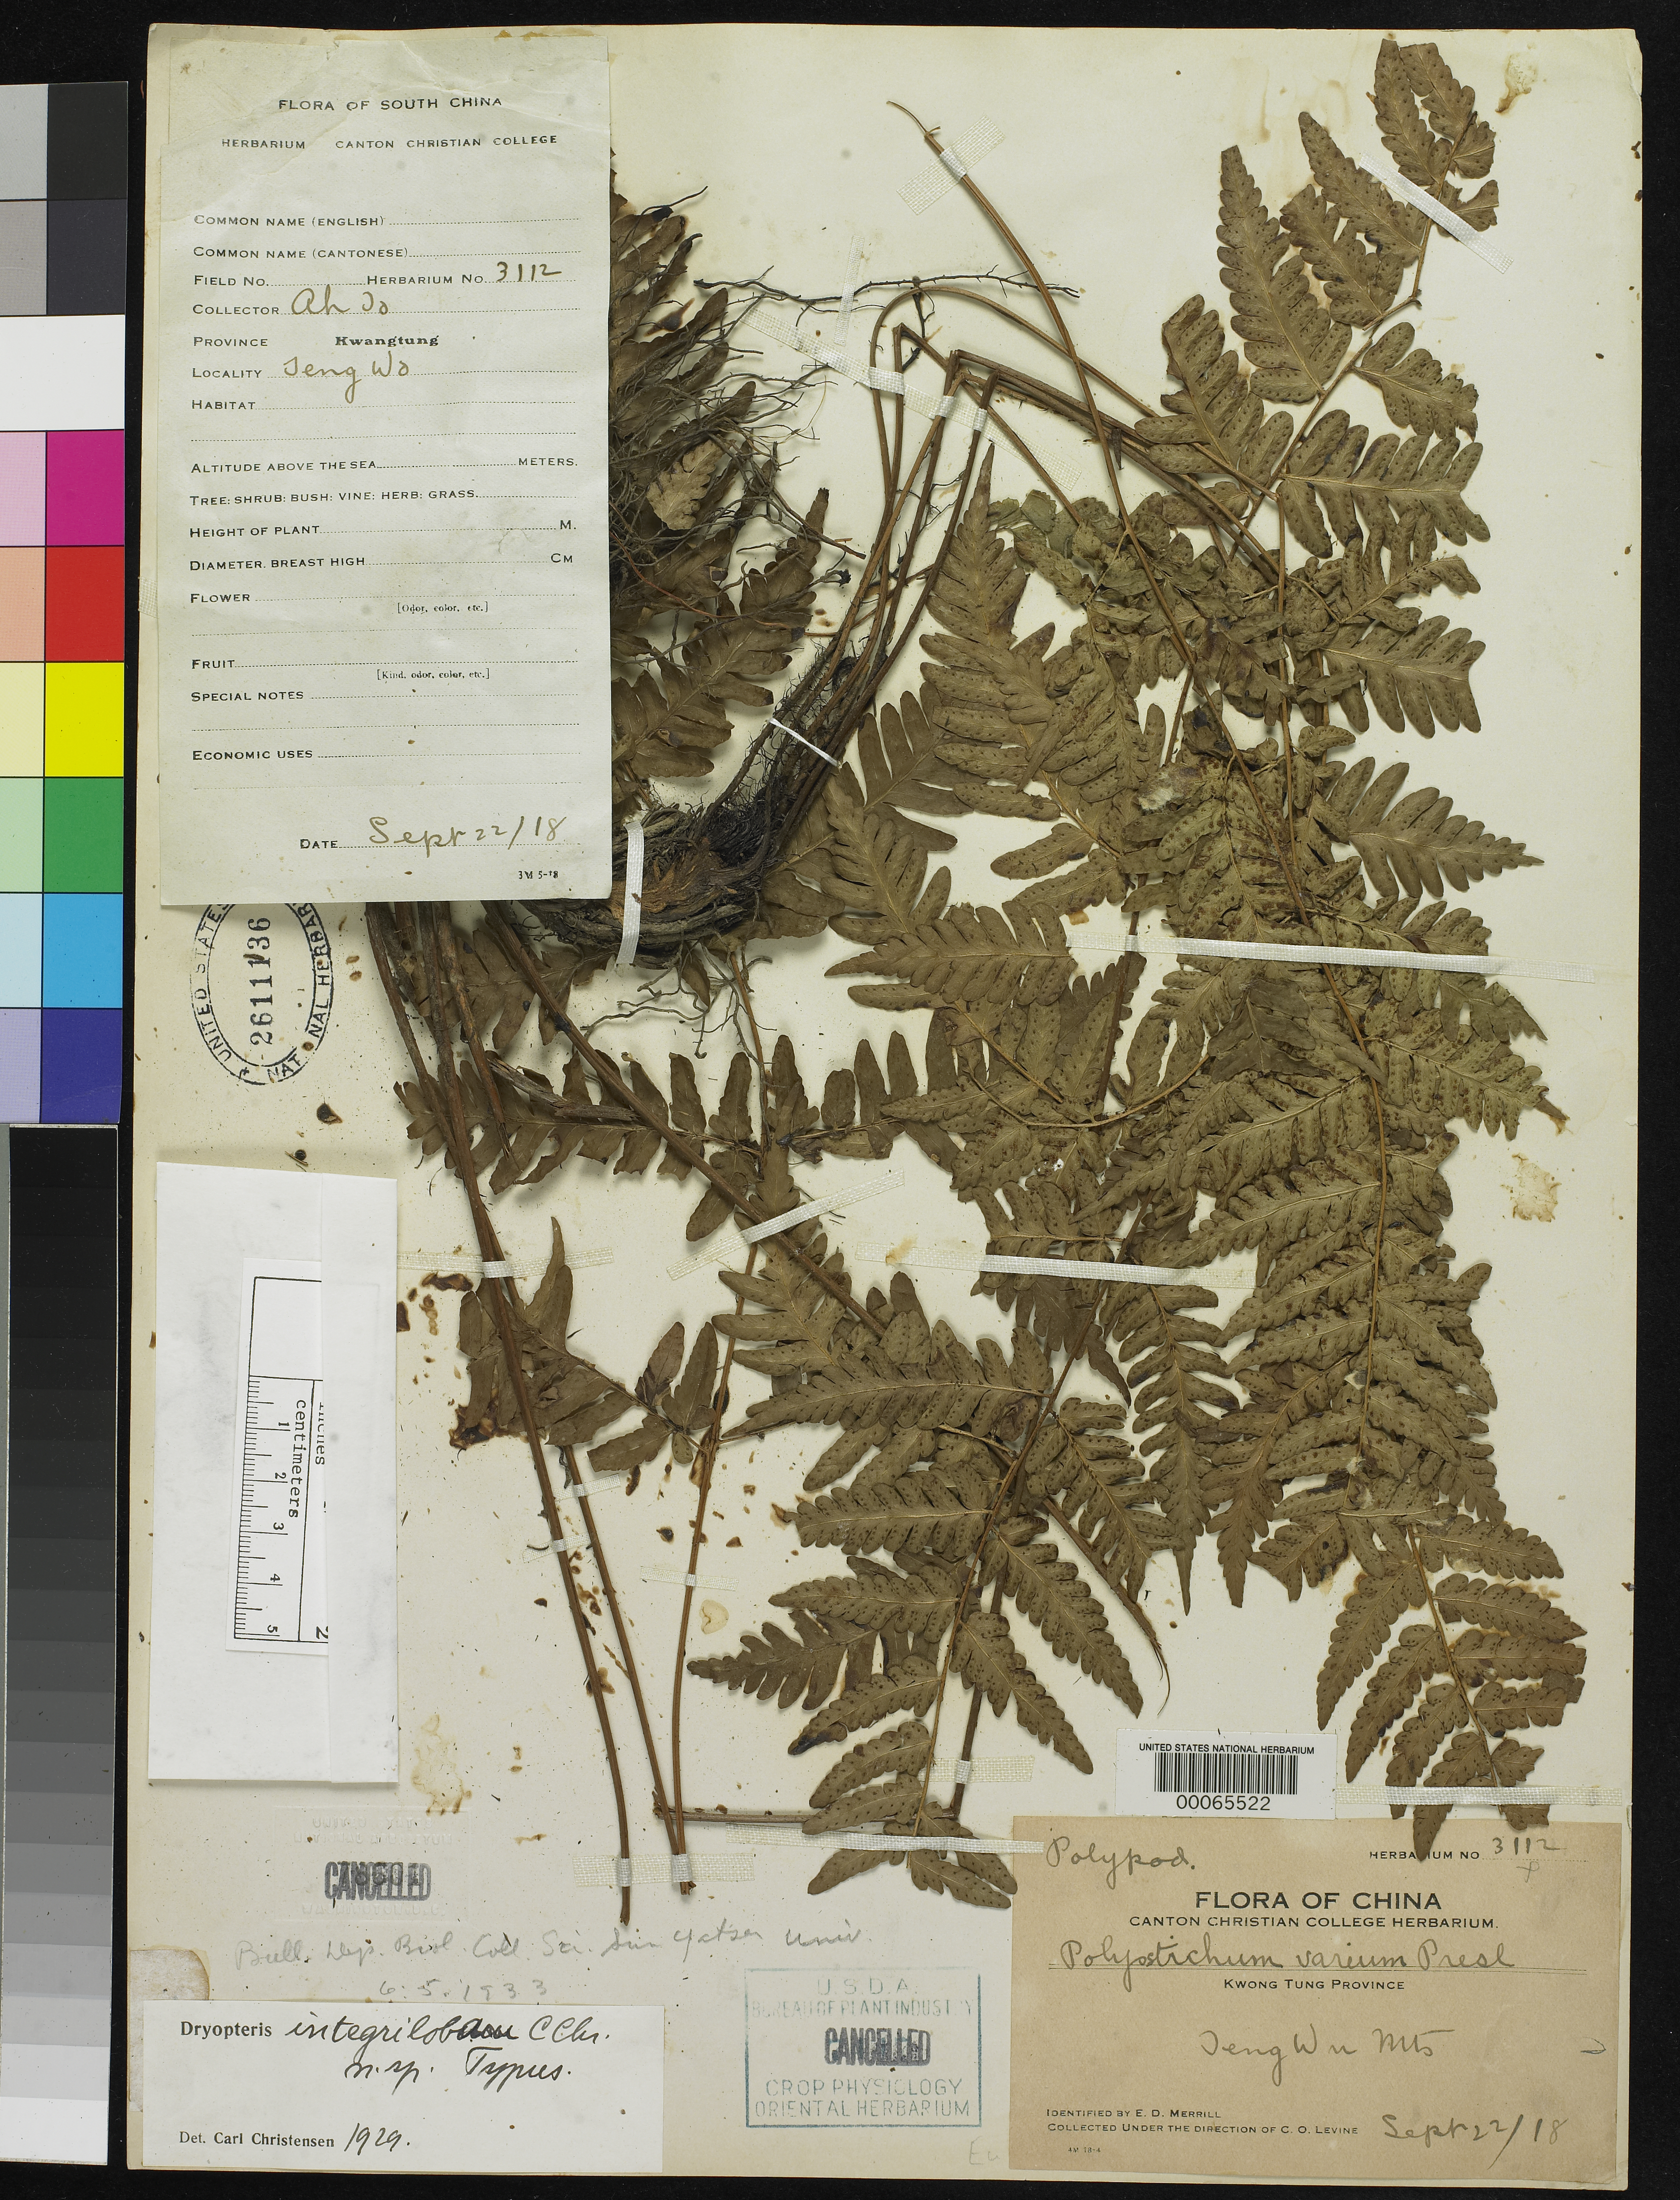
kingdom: Plantae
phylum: Tracheophyta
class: Polypodiopsida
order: Polypodiales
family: Dryopteridaceae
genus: Dryopteris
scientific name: Dryopteris integriloba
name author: C. Chr.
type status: Holotype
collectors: C. O. Levine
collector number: Canton Christ. Coll. 3112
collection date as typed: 22 Sep 1910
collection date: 1910-09-22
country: China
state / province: Guangdong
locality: Tang Wu Mountains.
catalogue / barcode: US 2611136